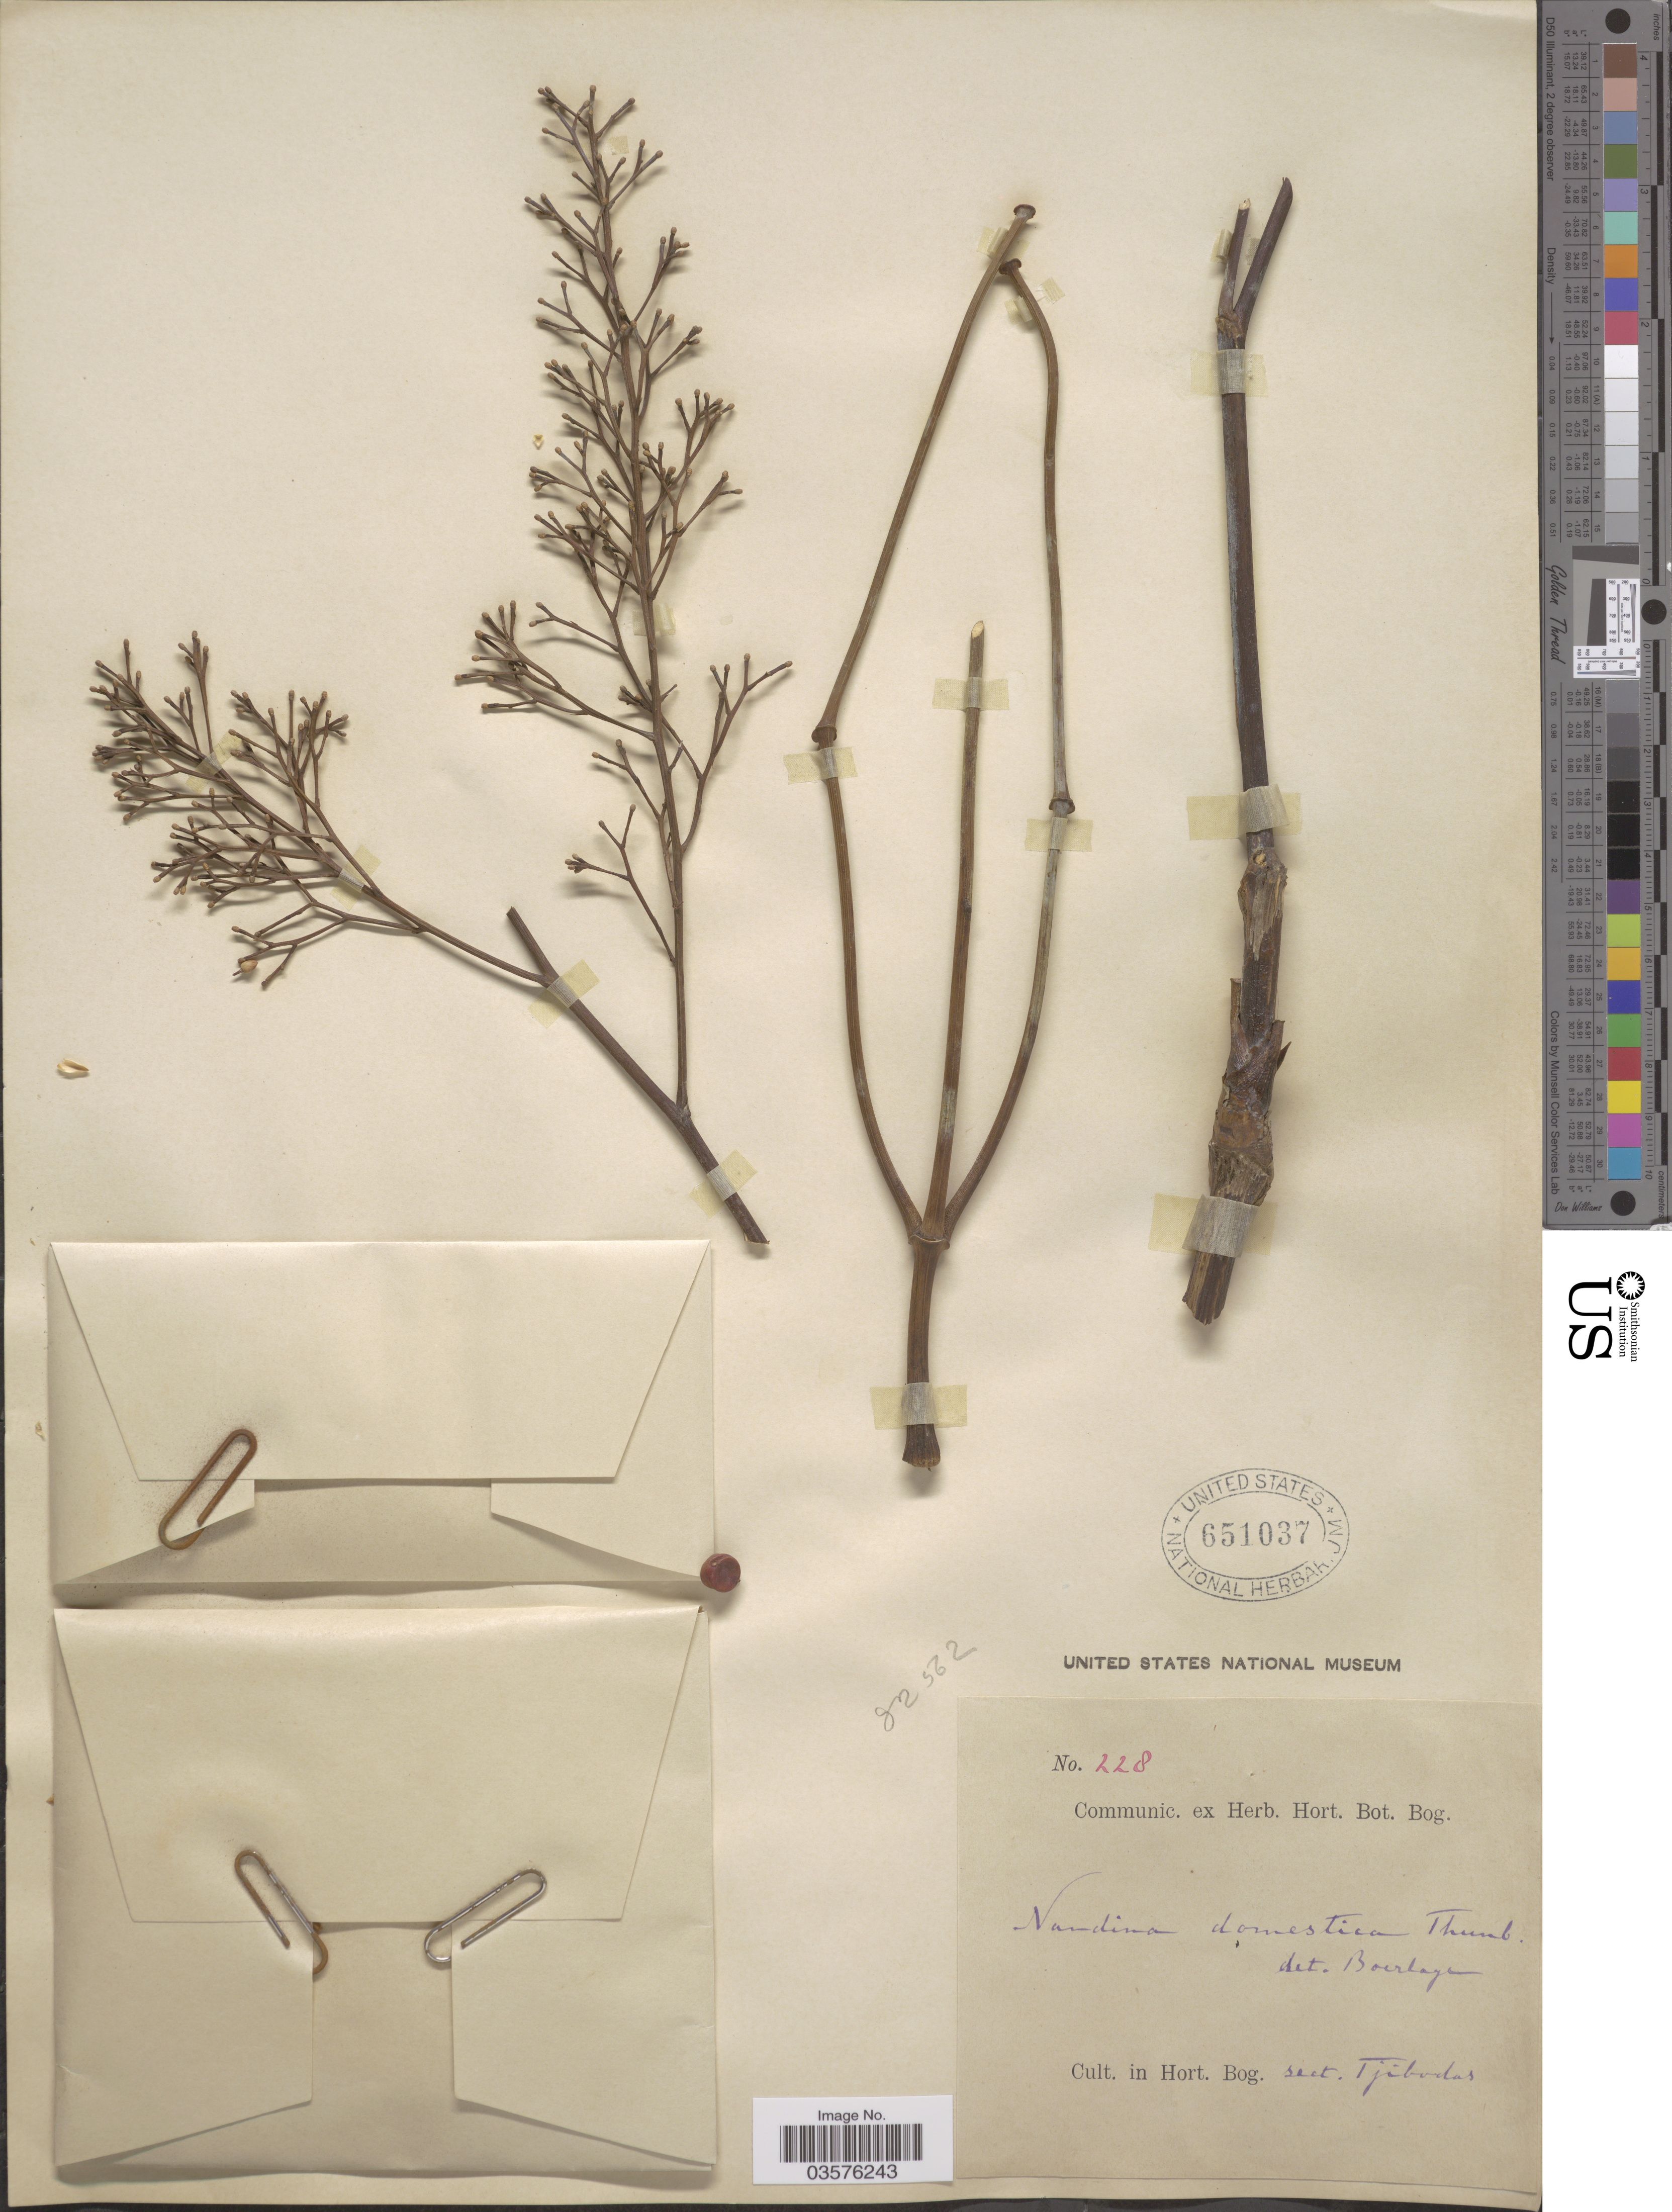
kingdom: Plantae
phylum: Tracheophyta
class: Magnoliopsida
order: Ranunculales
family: Berberidaceae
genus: Nandina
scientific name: Nandina domestica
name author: Thunb.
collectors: Herb. Hort. Bot. Bog.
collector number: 228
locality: Cult. in Hort. Bog. Sect. Tjibodas.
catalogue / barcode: US 651037